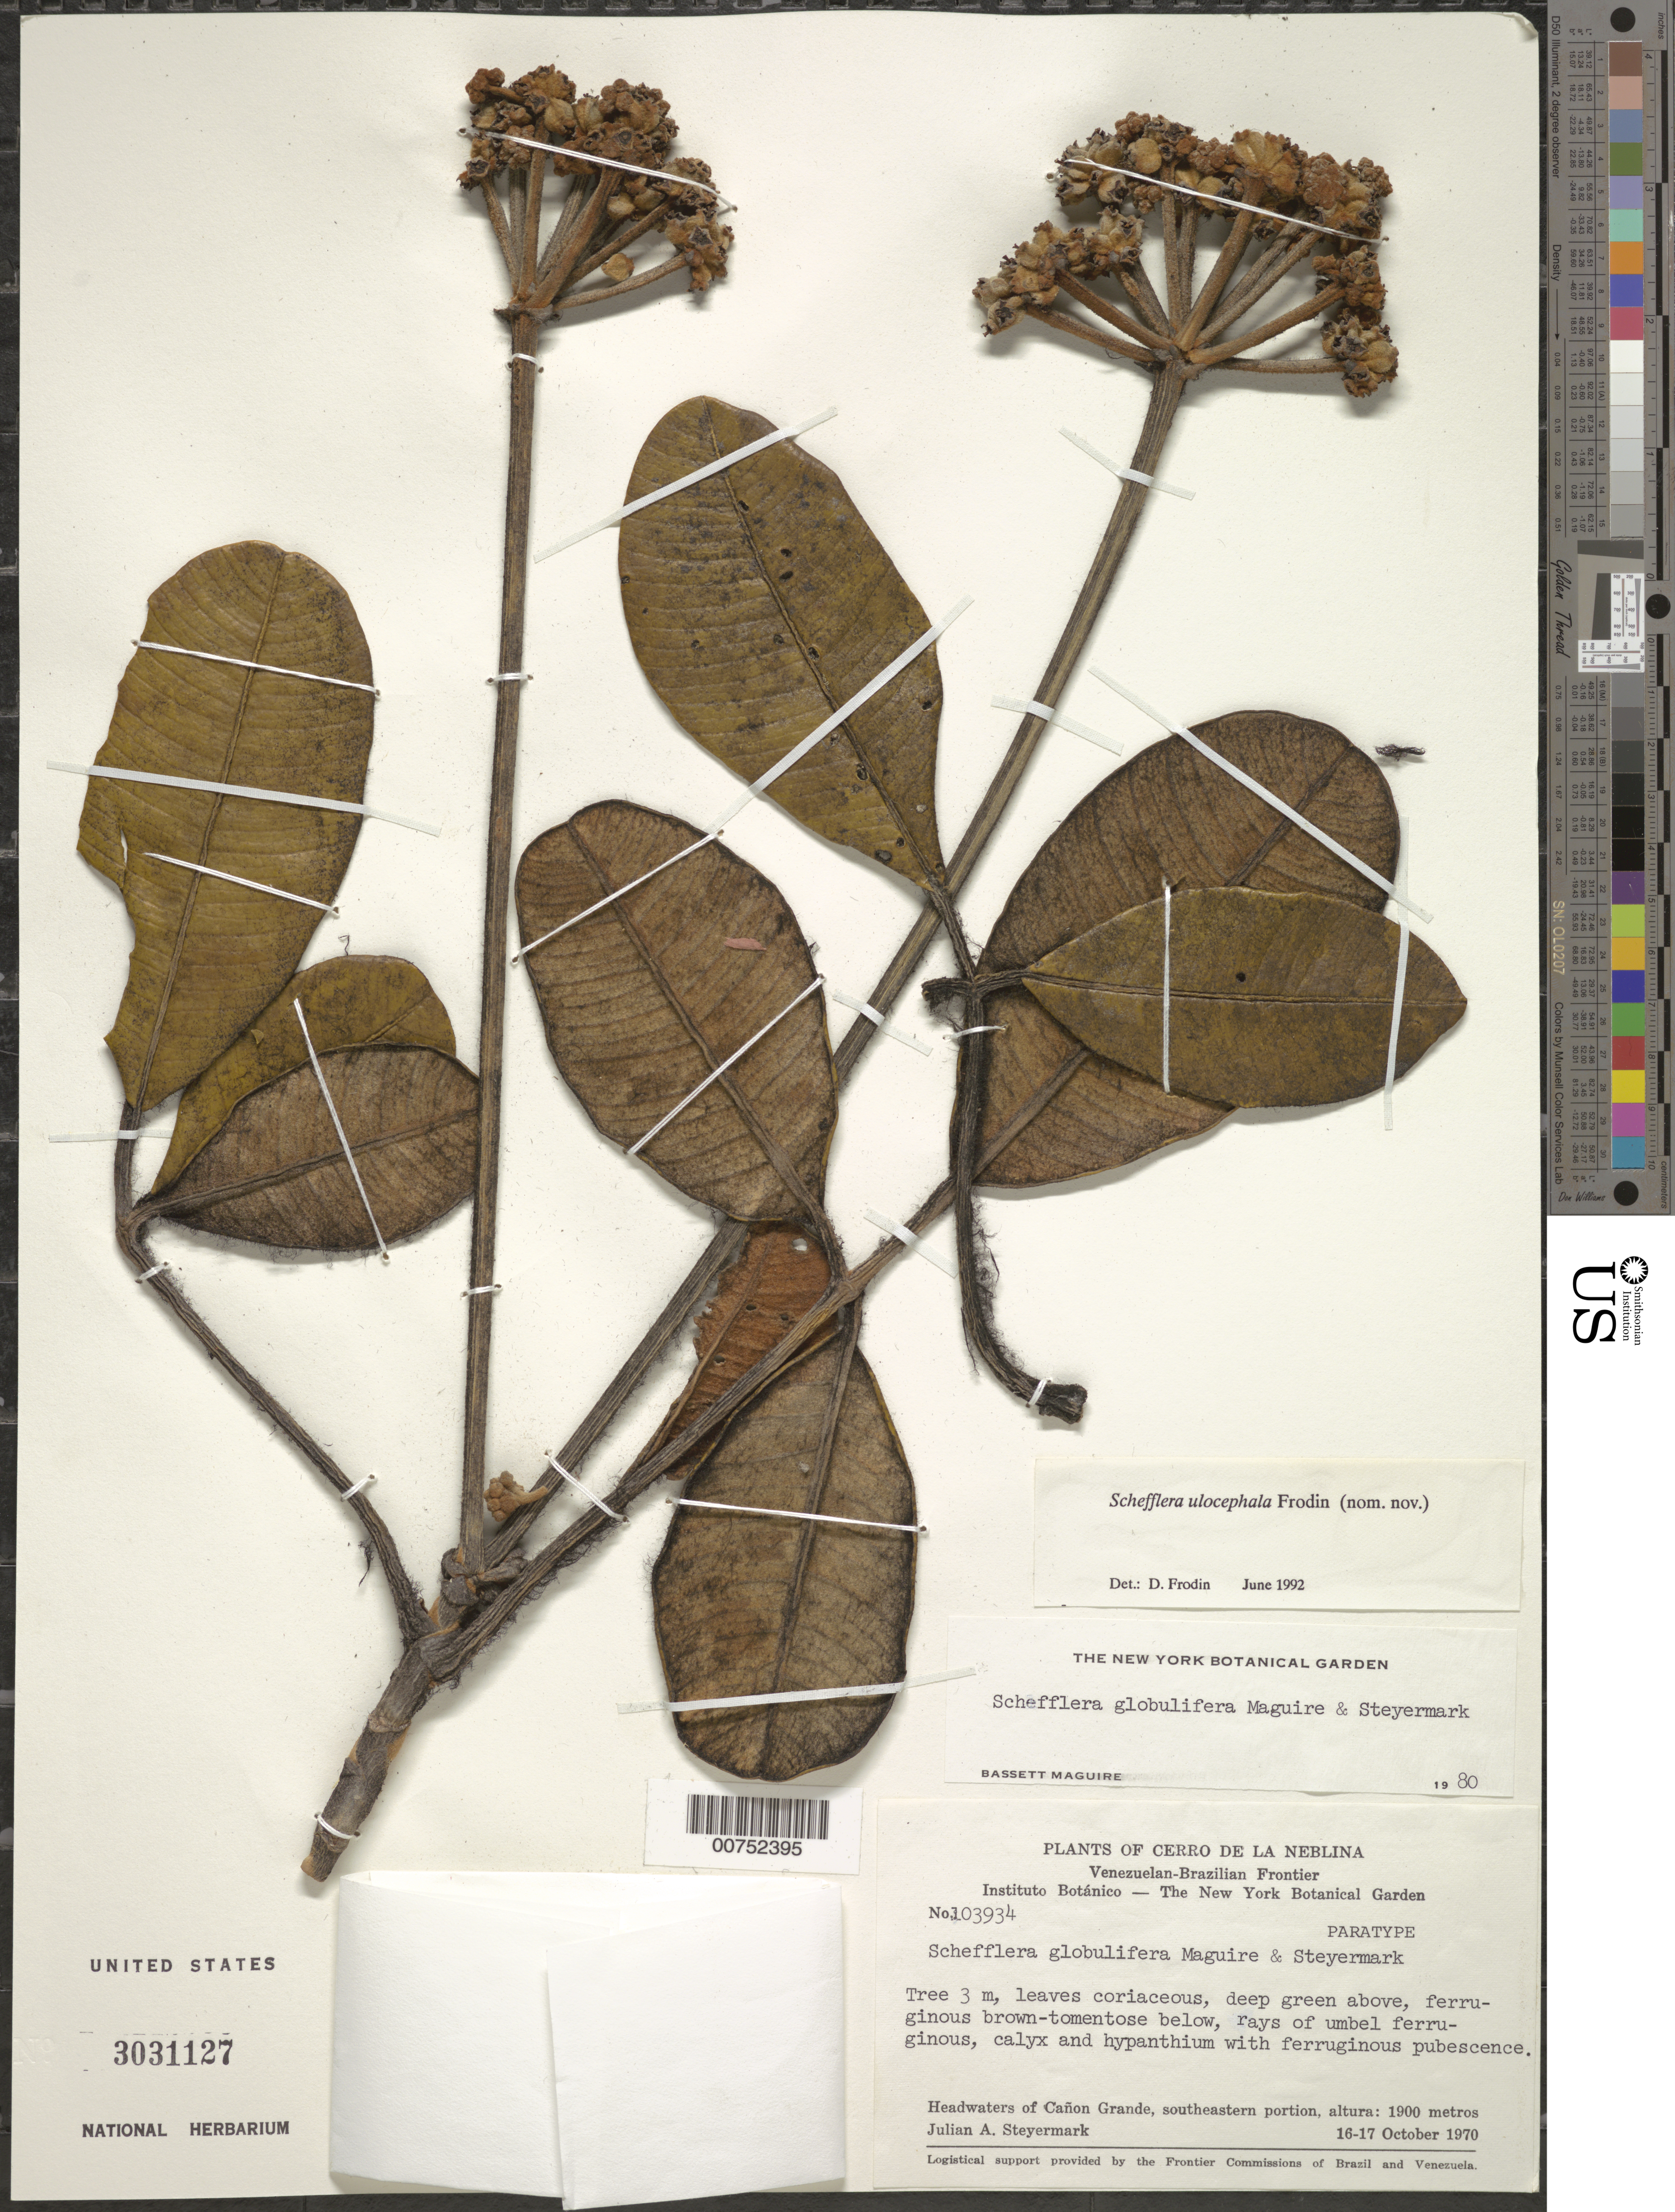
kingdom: Plantae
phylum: Tracheophyta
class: Magnoliopsida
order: Apiales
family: Araliaceae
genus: Schefflera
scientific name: Schefflera ulocephala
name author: Frodin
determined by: Frodin, D. G.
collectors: J. Steyermark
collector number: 103934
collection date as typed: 16-Oct-70 to 17-Oct-70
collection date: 1970-10-16/1970-10-17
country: Venezuela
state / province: Bolívar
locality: Caño Grande headwaters, southeastern portion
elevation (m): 1900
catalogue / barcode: US 3031127